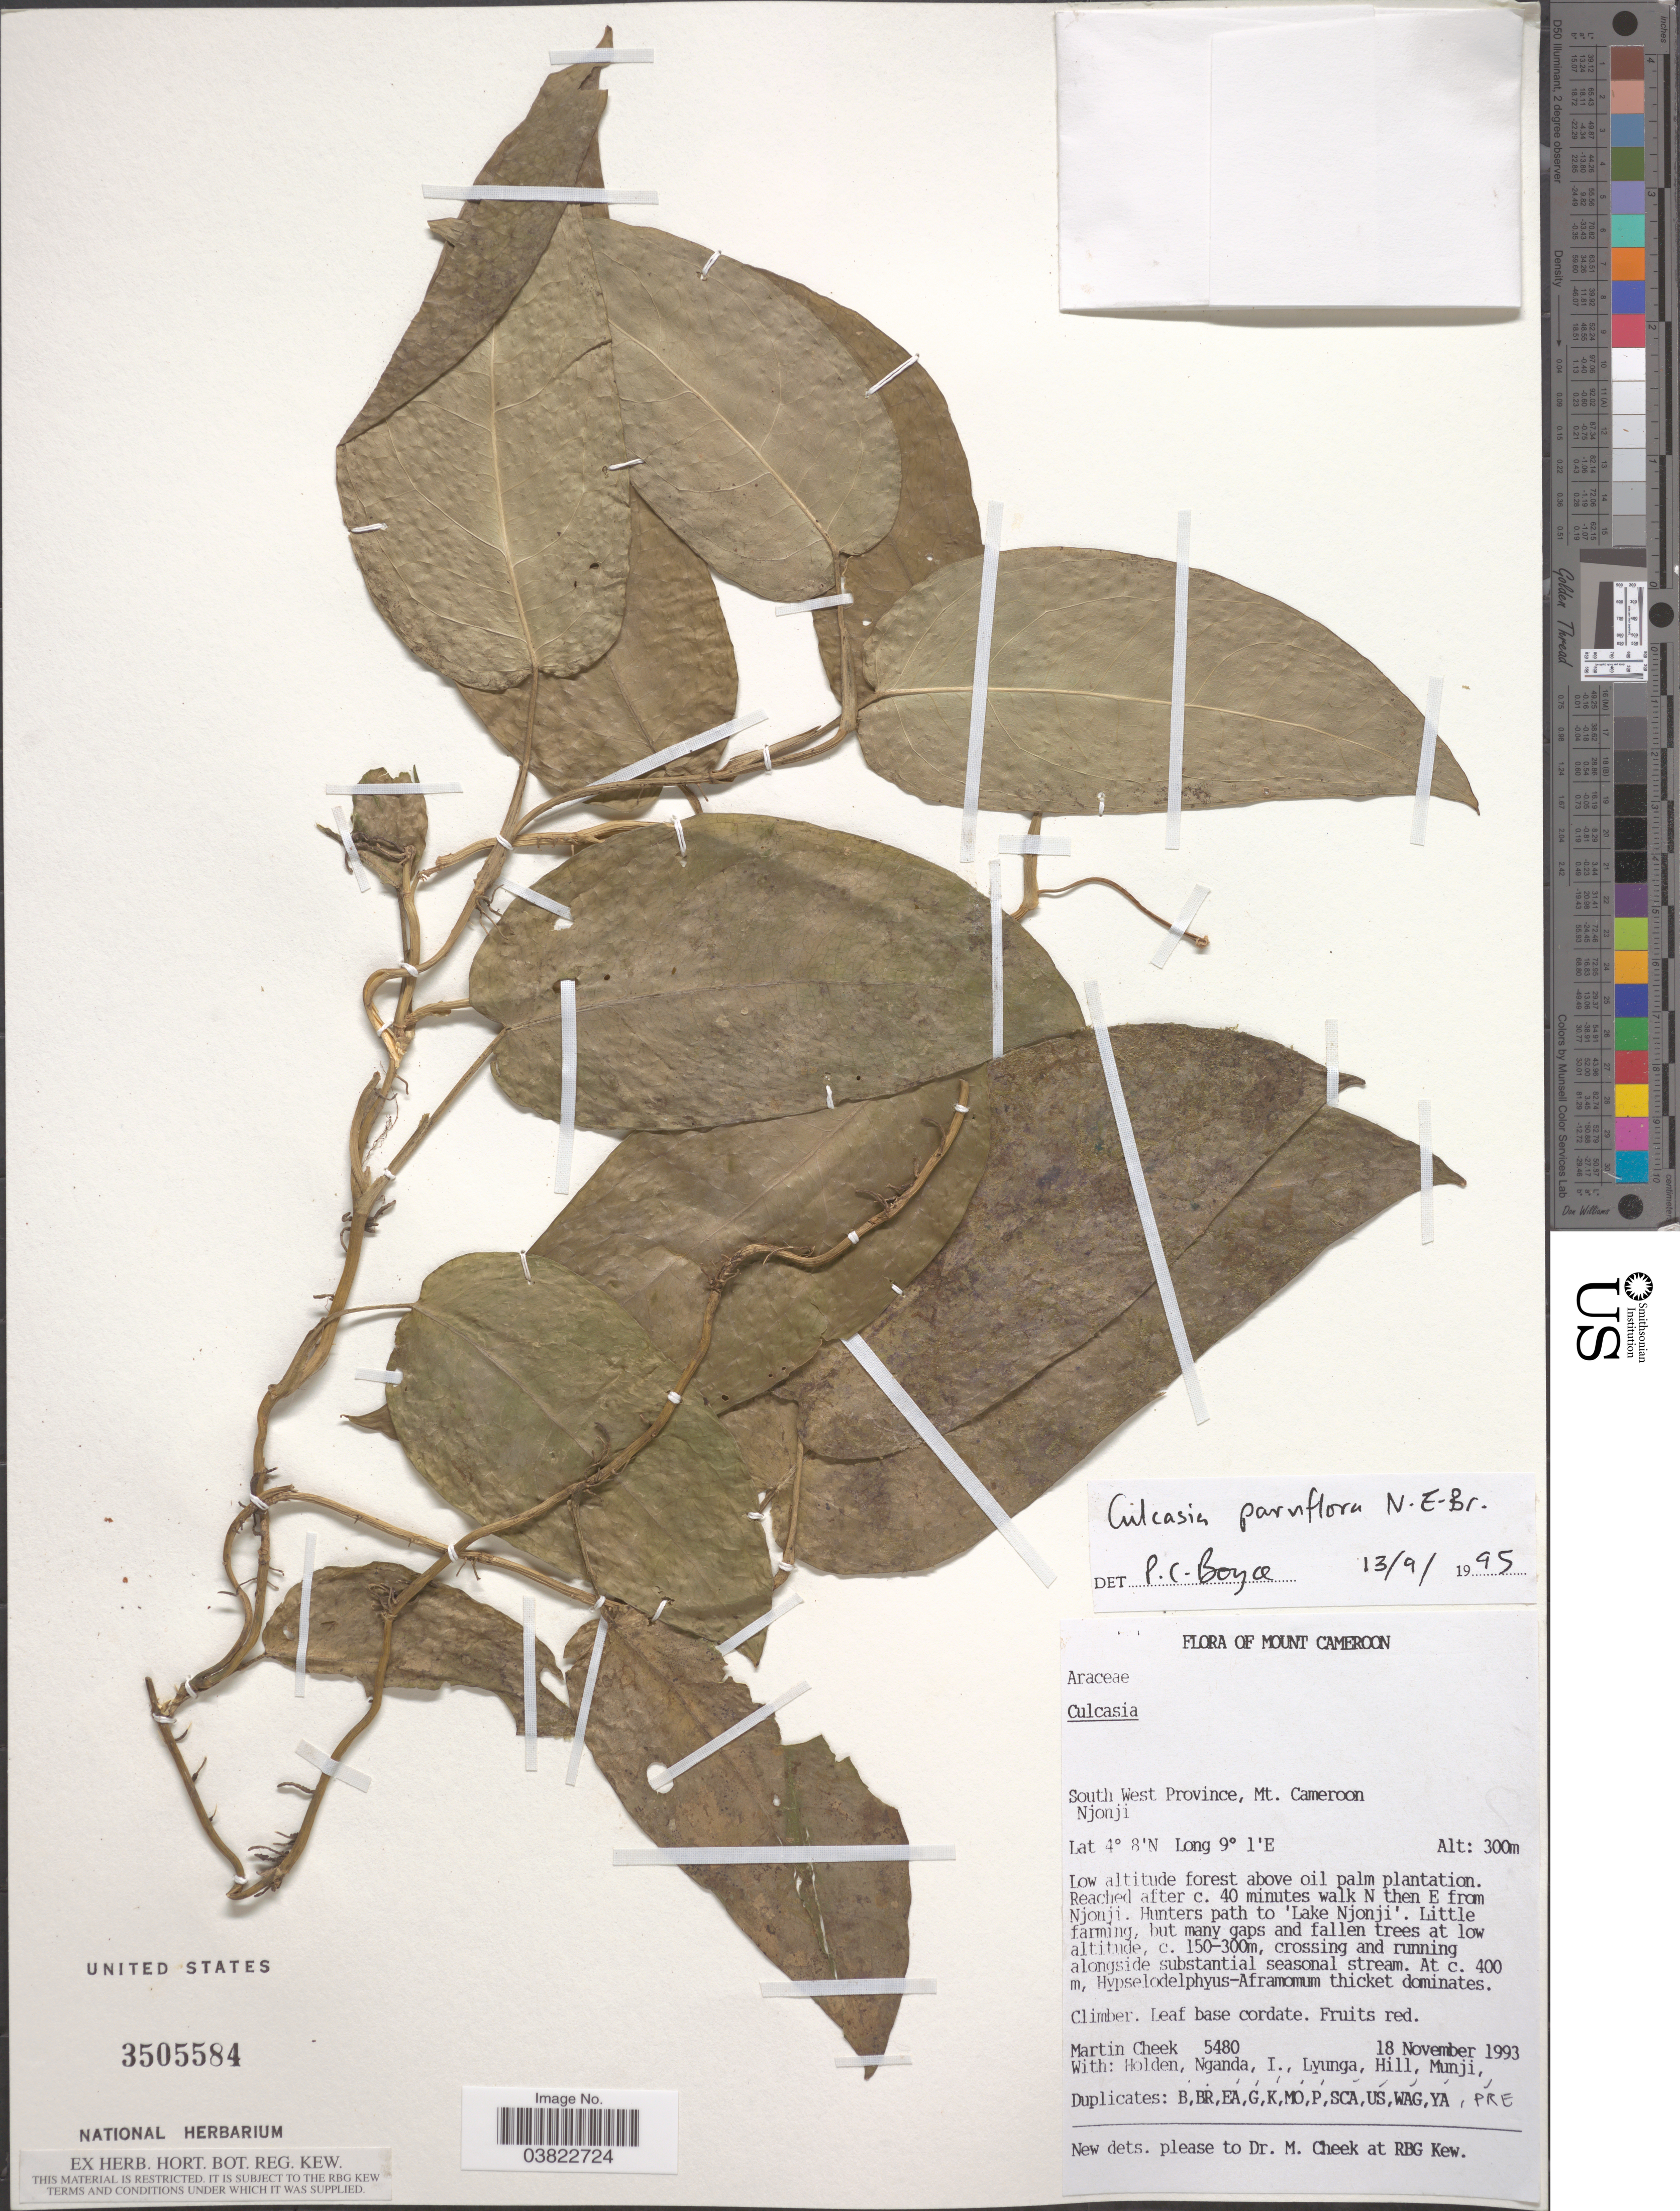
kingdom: Plantae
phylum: Tracheophyta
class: Liliopsida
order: Alismatales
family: Araceae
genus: Culcasia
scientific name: Culcasia parviflora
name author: N.E. Br.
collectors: M. Cheek, Holden, I. Nganda, -. Lyunga & et al.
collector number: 5480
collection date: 1993-11-18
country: Cameroon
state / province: Sud-Ouest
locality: Mount Cameroon. South West Province, Mt. Cameroon. Njonji. Low altitude forest above oil palm plantation. Reached after c. 40 minutes walk N then E from Njonji. Hunters path to 'Lake Njonji'.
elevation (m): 150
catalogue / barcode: US 3505584